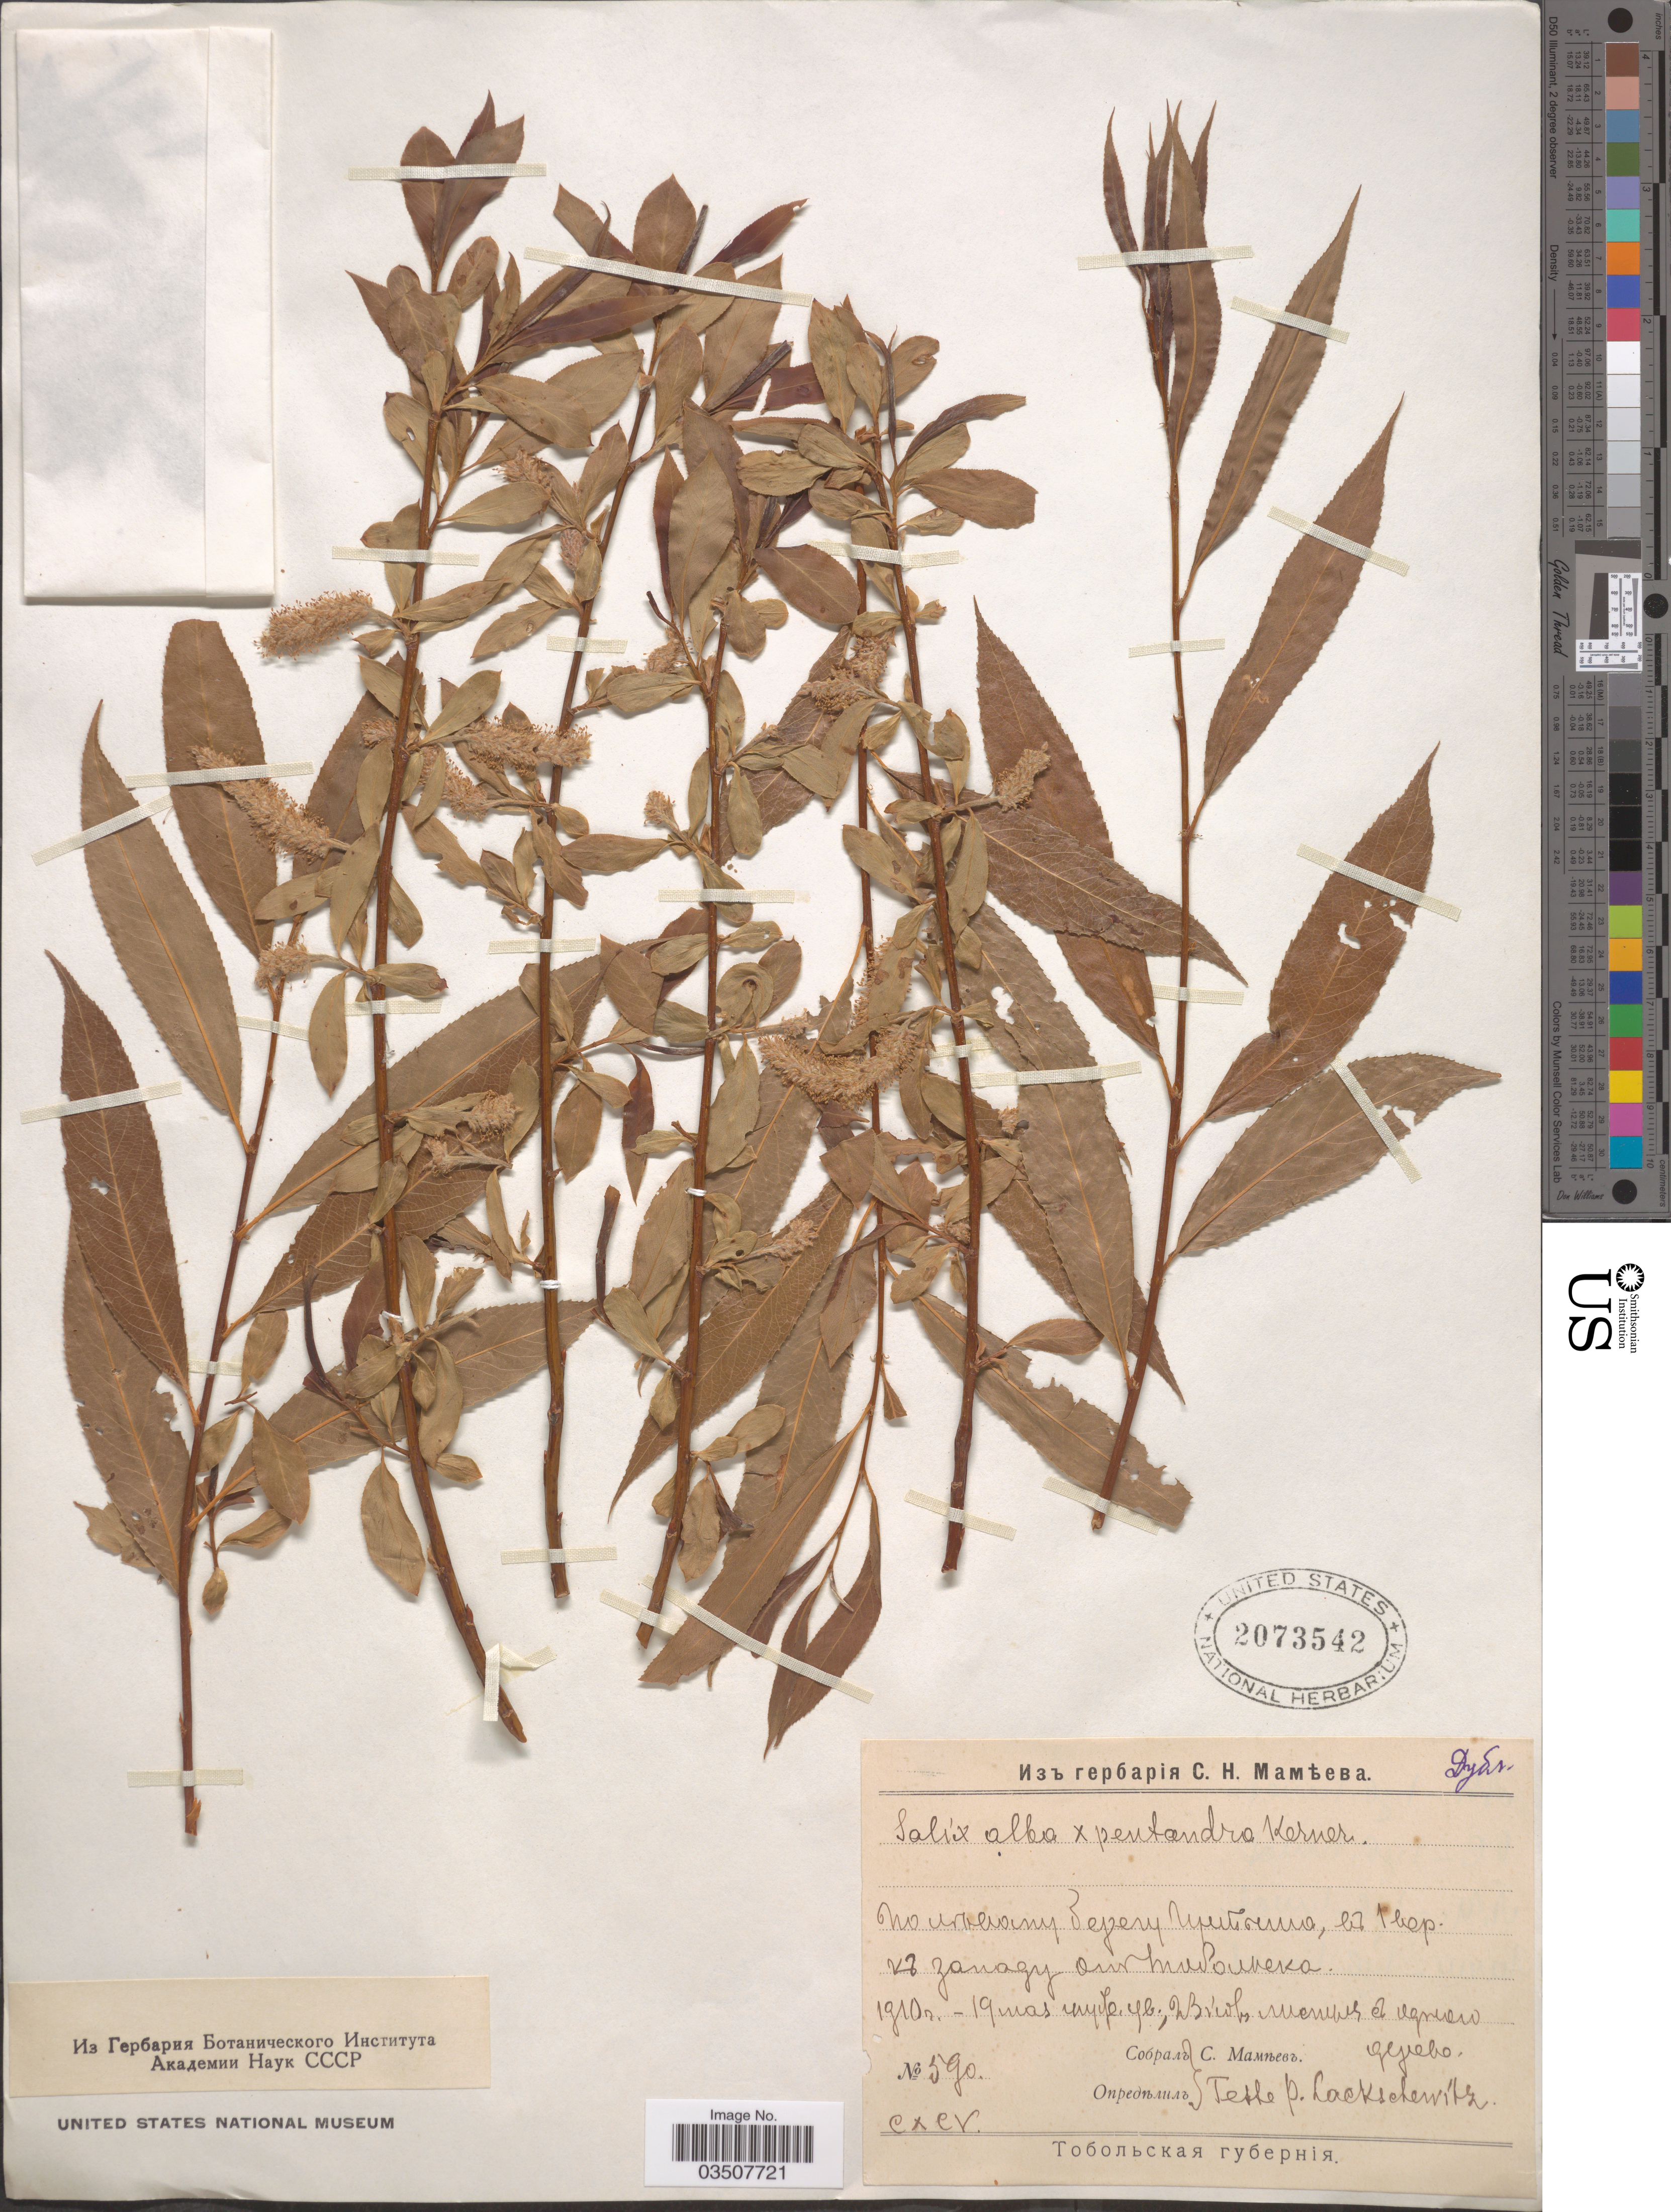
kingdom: Plantae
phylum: Tracheophyta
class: Magnoliopsida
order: Malpighiales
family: Salicaceae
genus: Salix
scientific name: Salix alba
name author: L.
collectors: S. Mamaev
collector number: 590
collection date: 1910-05-19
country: Russian Federation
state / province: Tyumen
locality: About 1 km W of Tobolsk.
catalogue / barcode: US 2073542